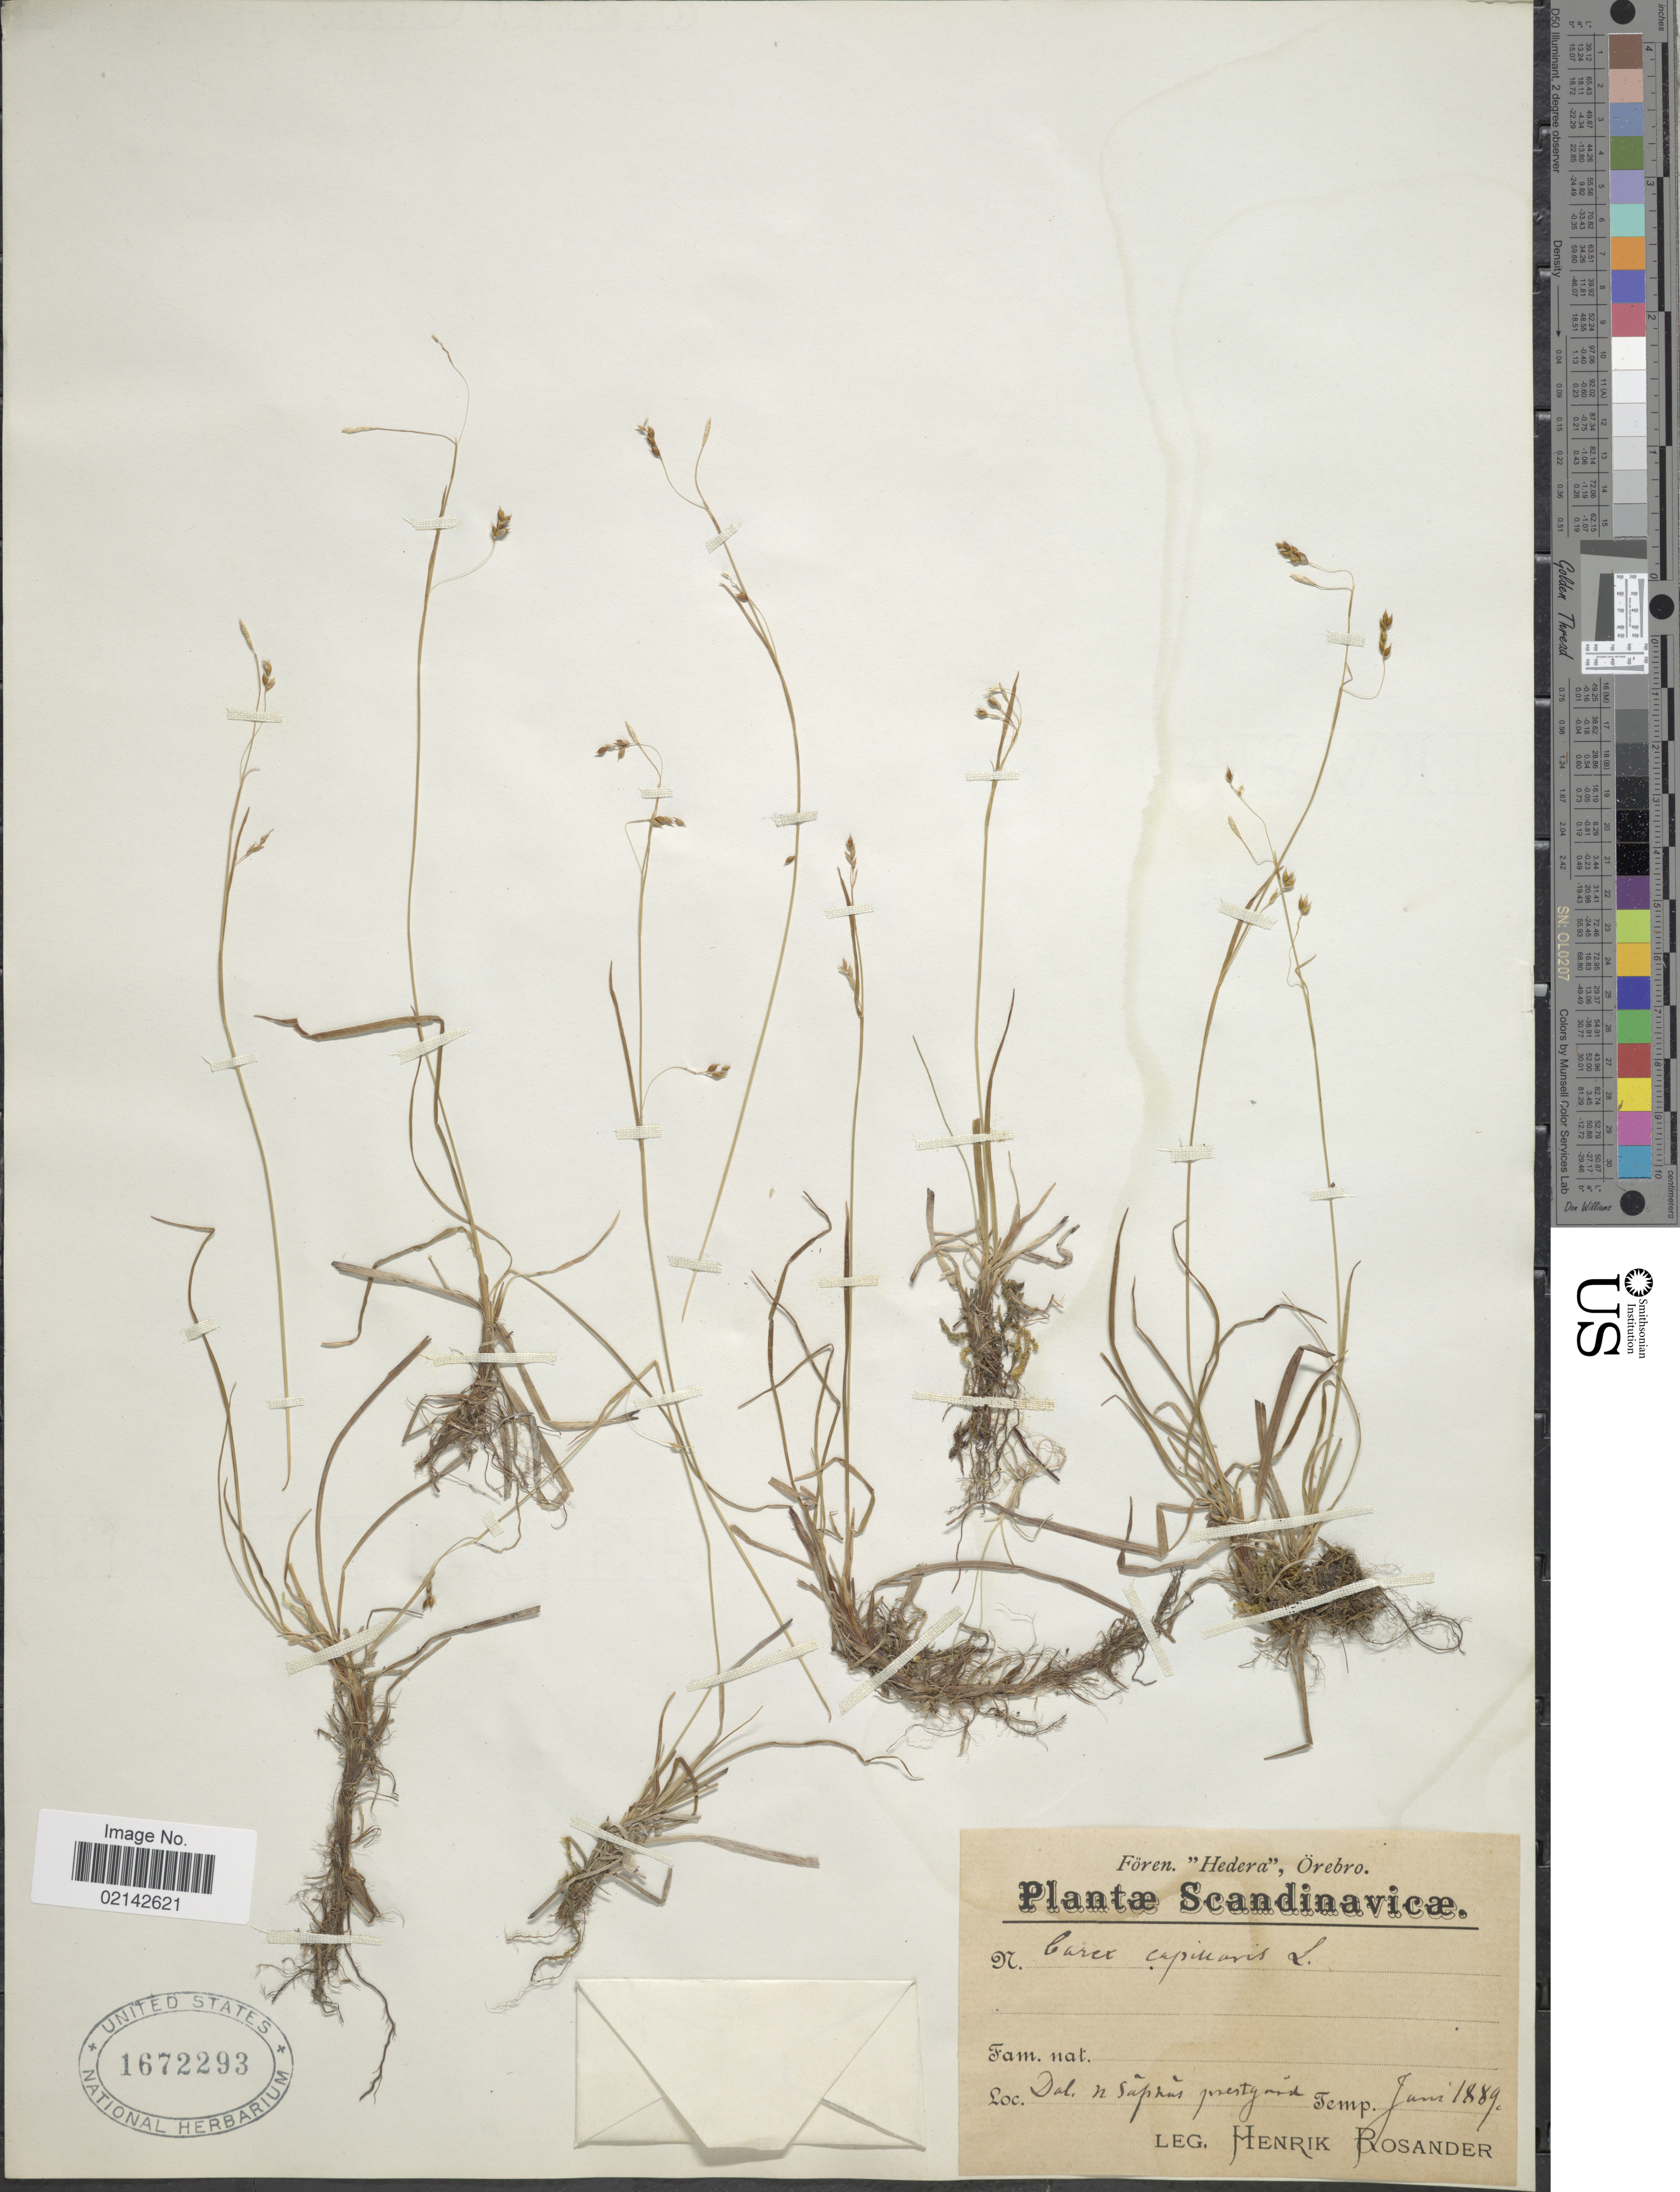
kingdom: Plantae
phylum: Tracheophyta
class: Liliopsida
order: Poales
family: Cyperaceae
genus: Carex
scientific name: Carex capillaris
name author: L.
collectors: H. Rosander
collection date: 1889-06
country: Sweden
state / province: Dalarna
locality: Foren. "Hedera", Orebro. Dal. n sapras prestgard [interpreted].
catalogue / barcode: US 1672293